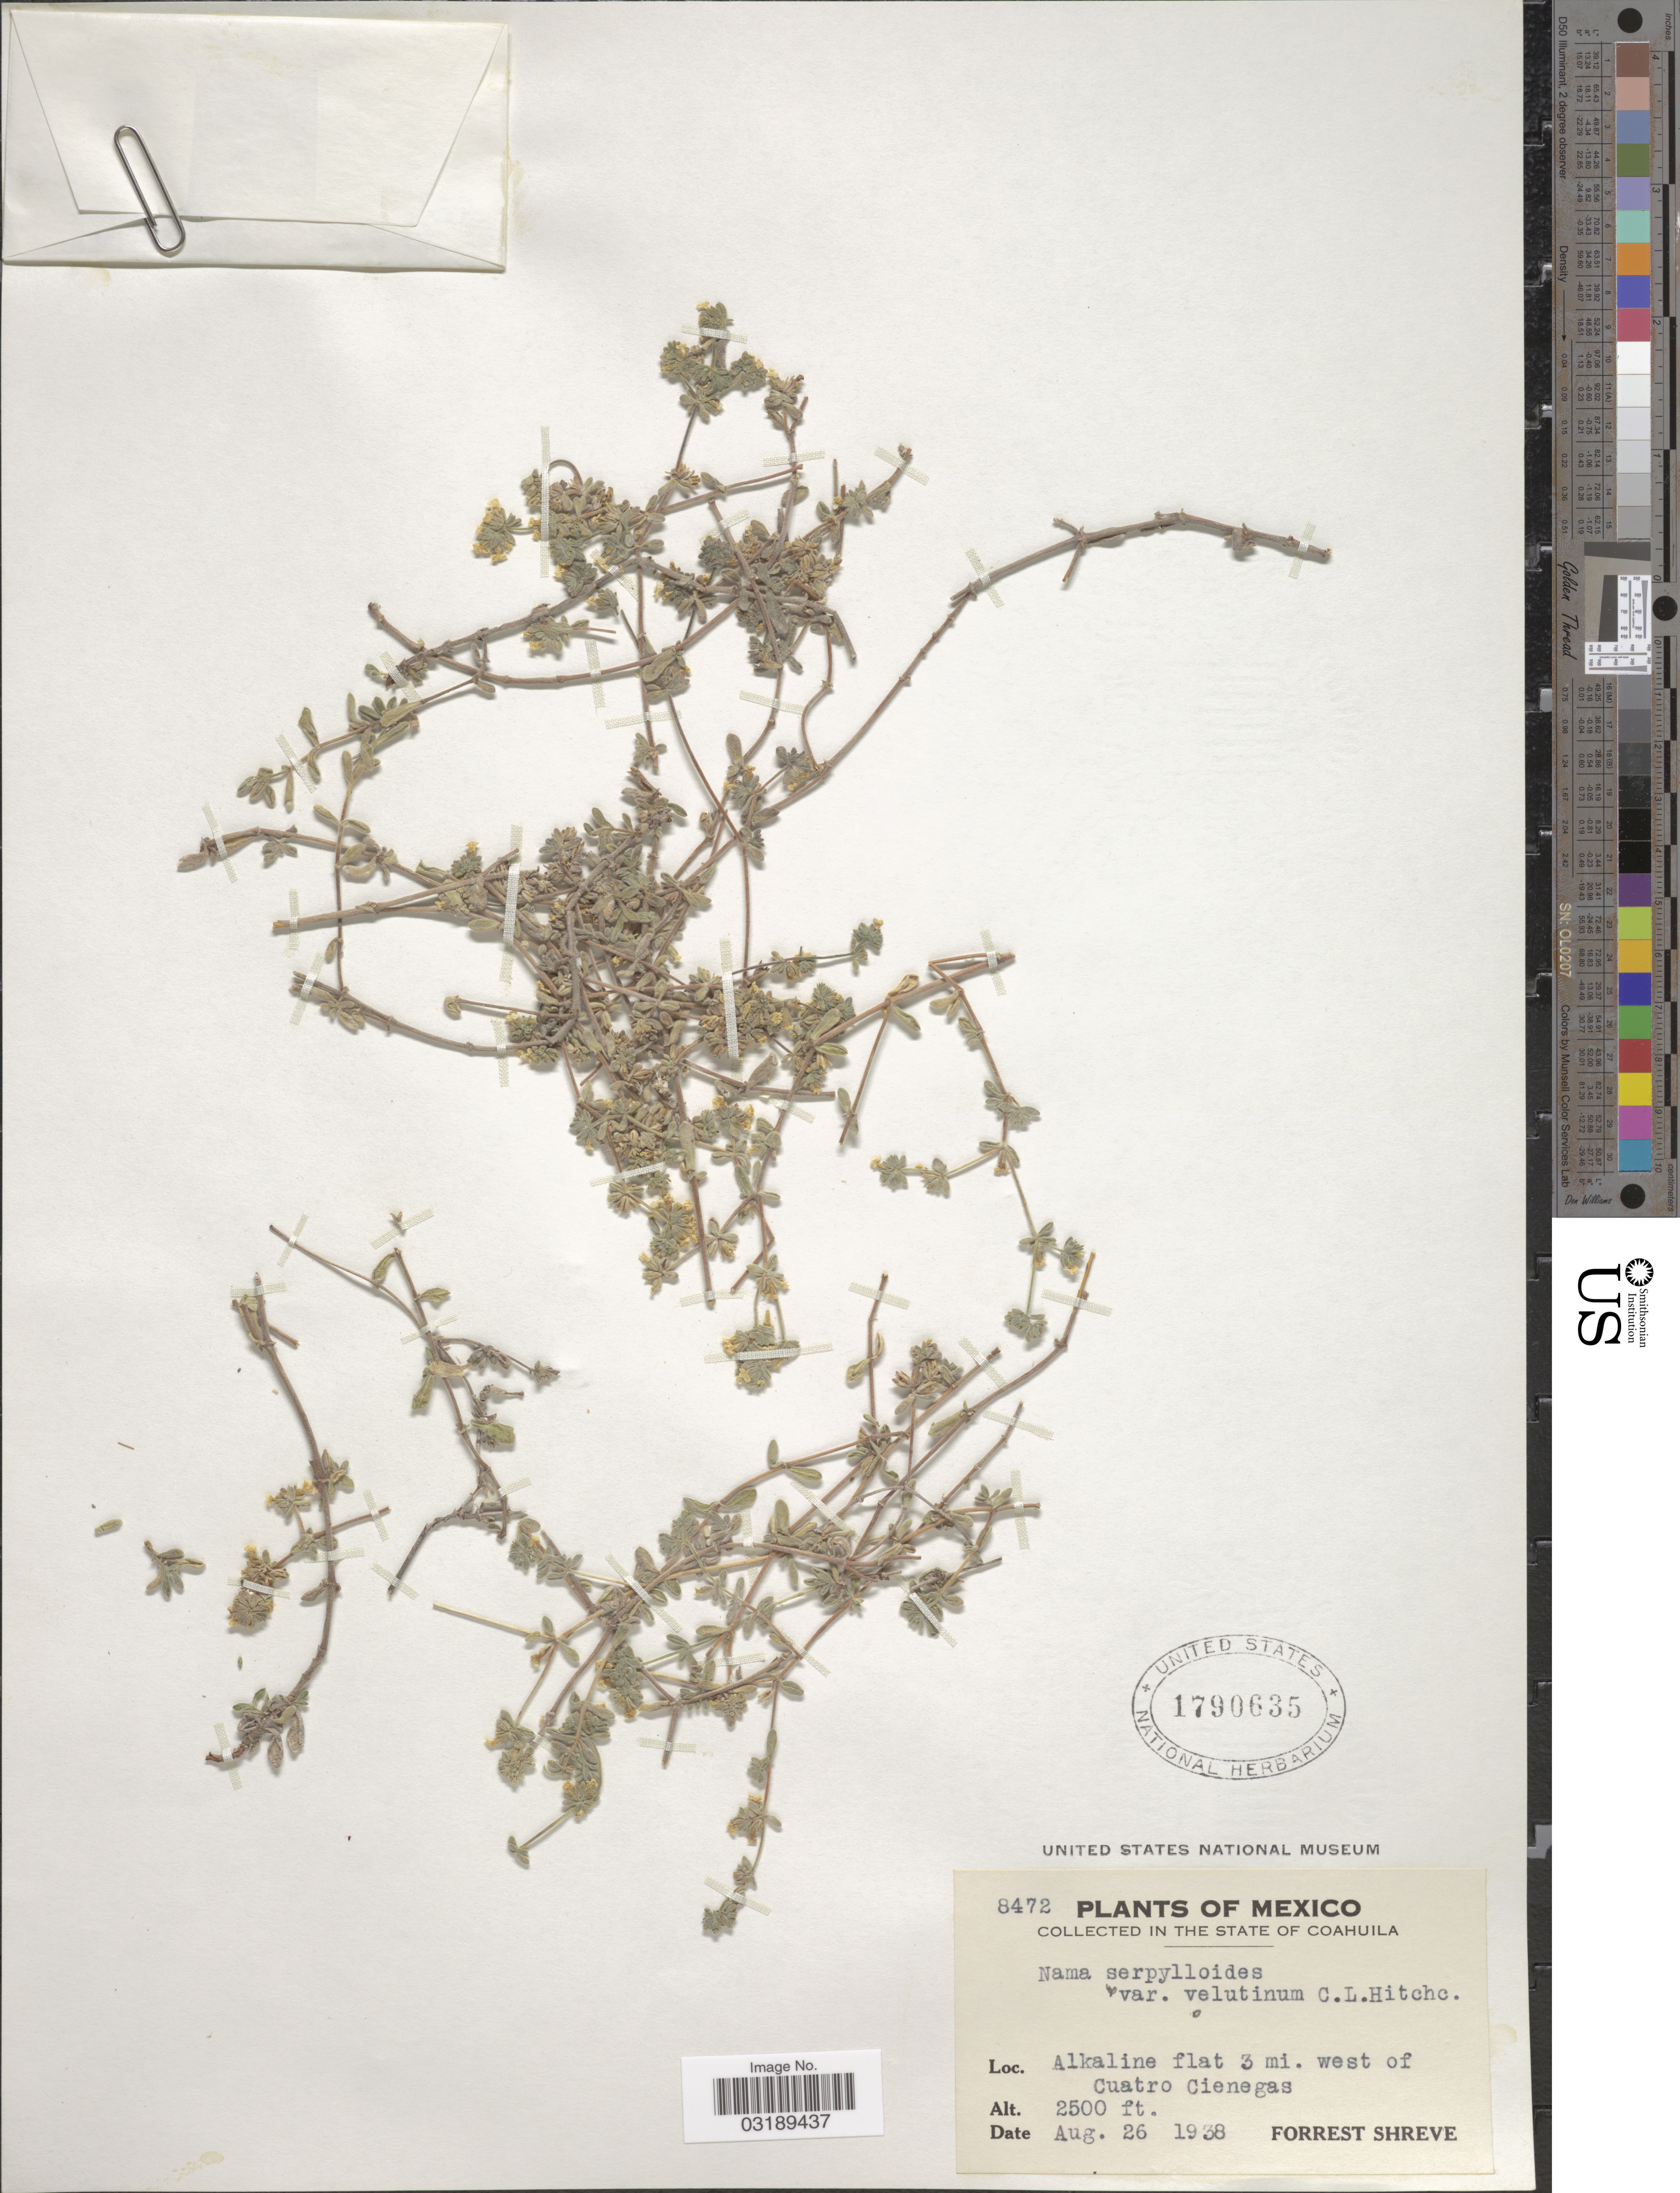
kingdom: Plantae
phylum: Tracheophyta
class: Magnoliopsida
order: Boraginales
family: Namaceae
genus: Nama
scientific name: Nama serpylloides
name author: A. Gray in Hemsl.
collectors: F. Shreve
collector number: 8472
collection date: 1938-08-26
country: Mexico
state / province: Coahuila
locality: Alkaline flat 3 mi. west of Cuatro Cienegas.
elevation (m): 762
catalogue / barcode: US 1790635